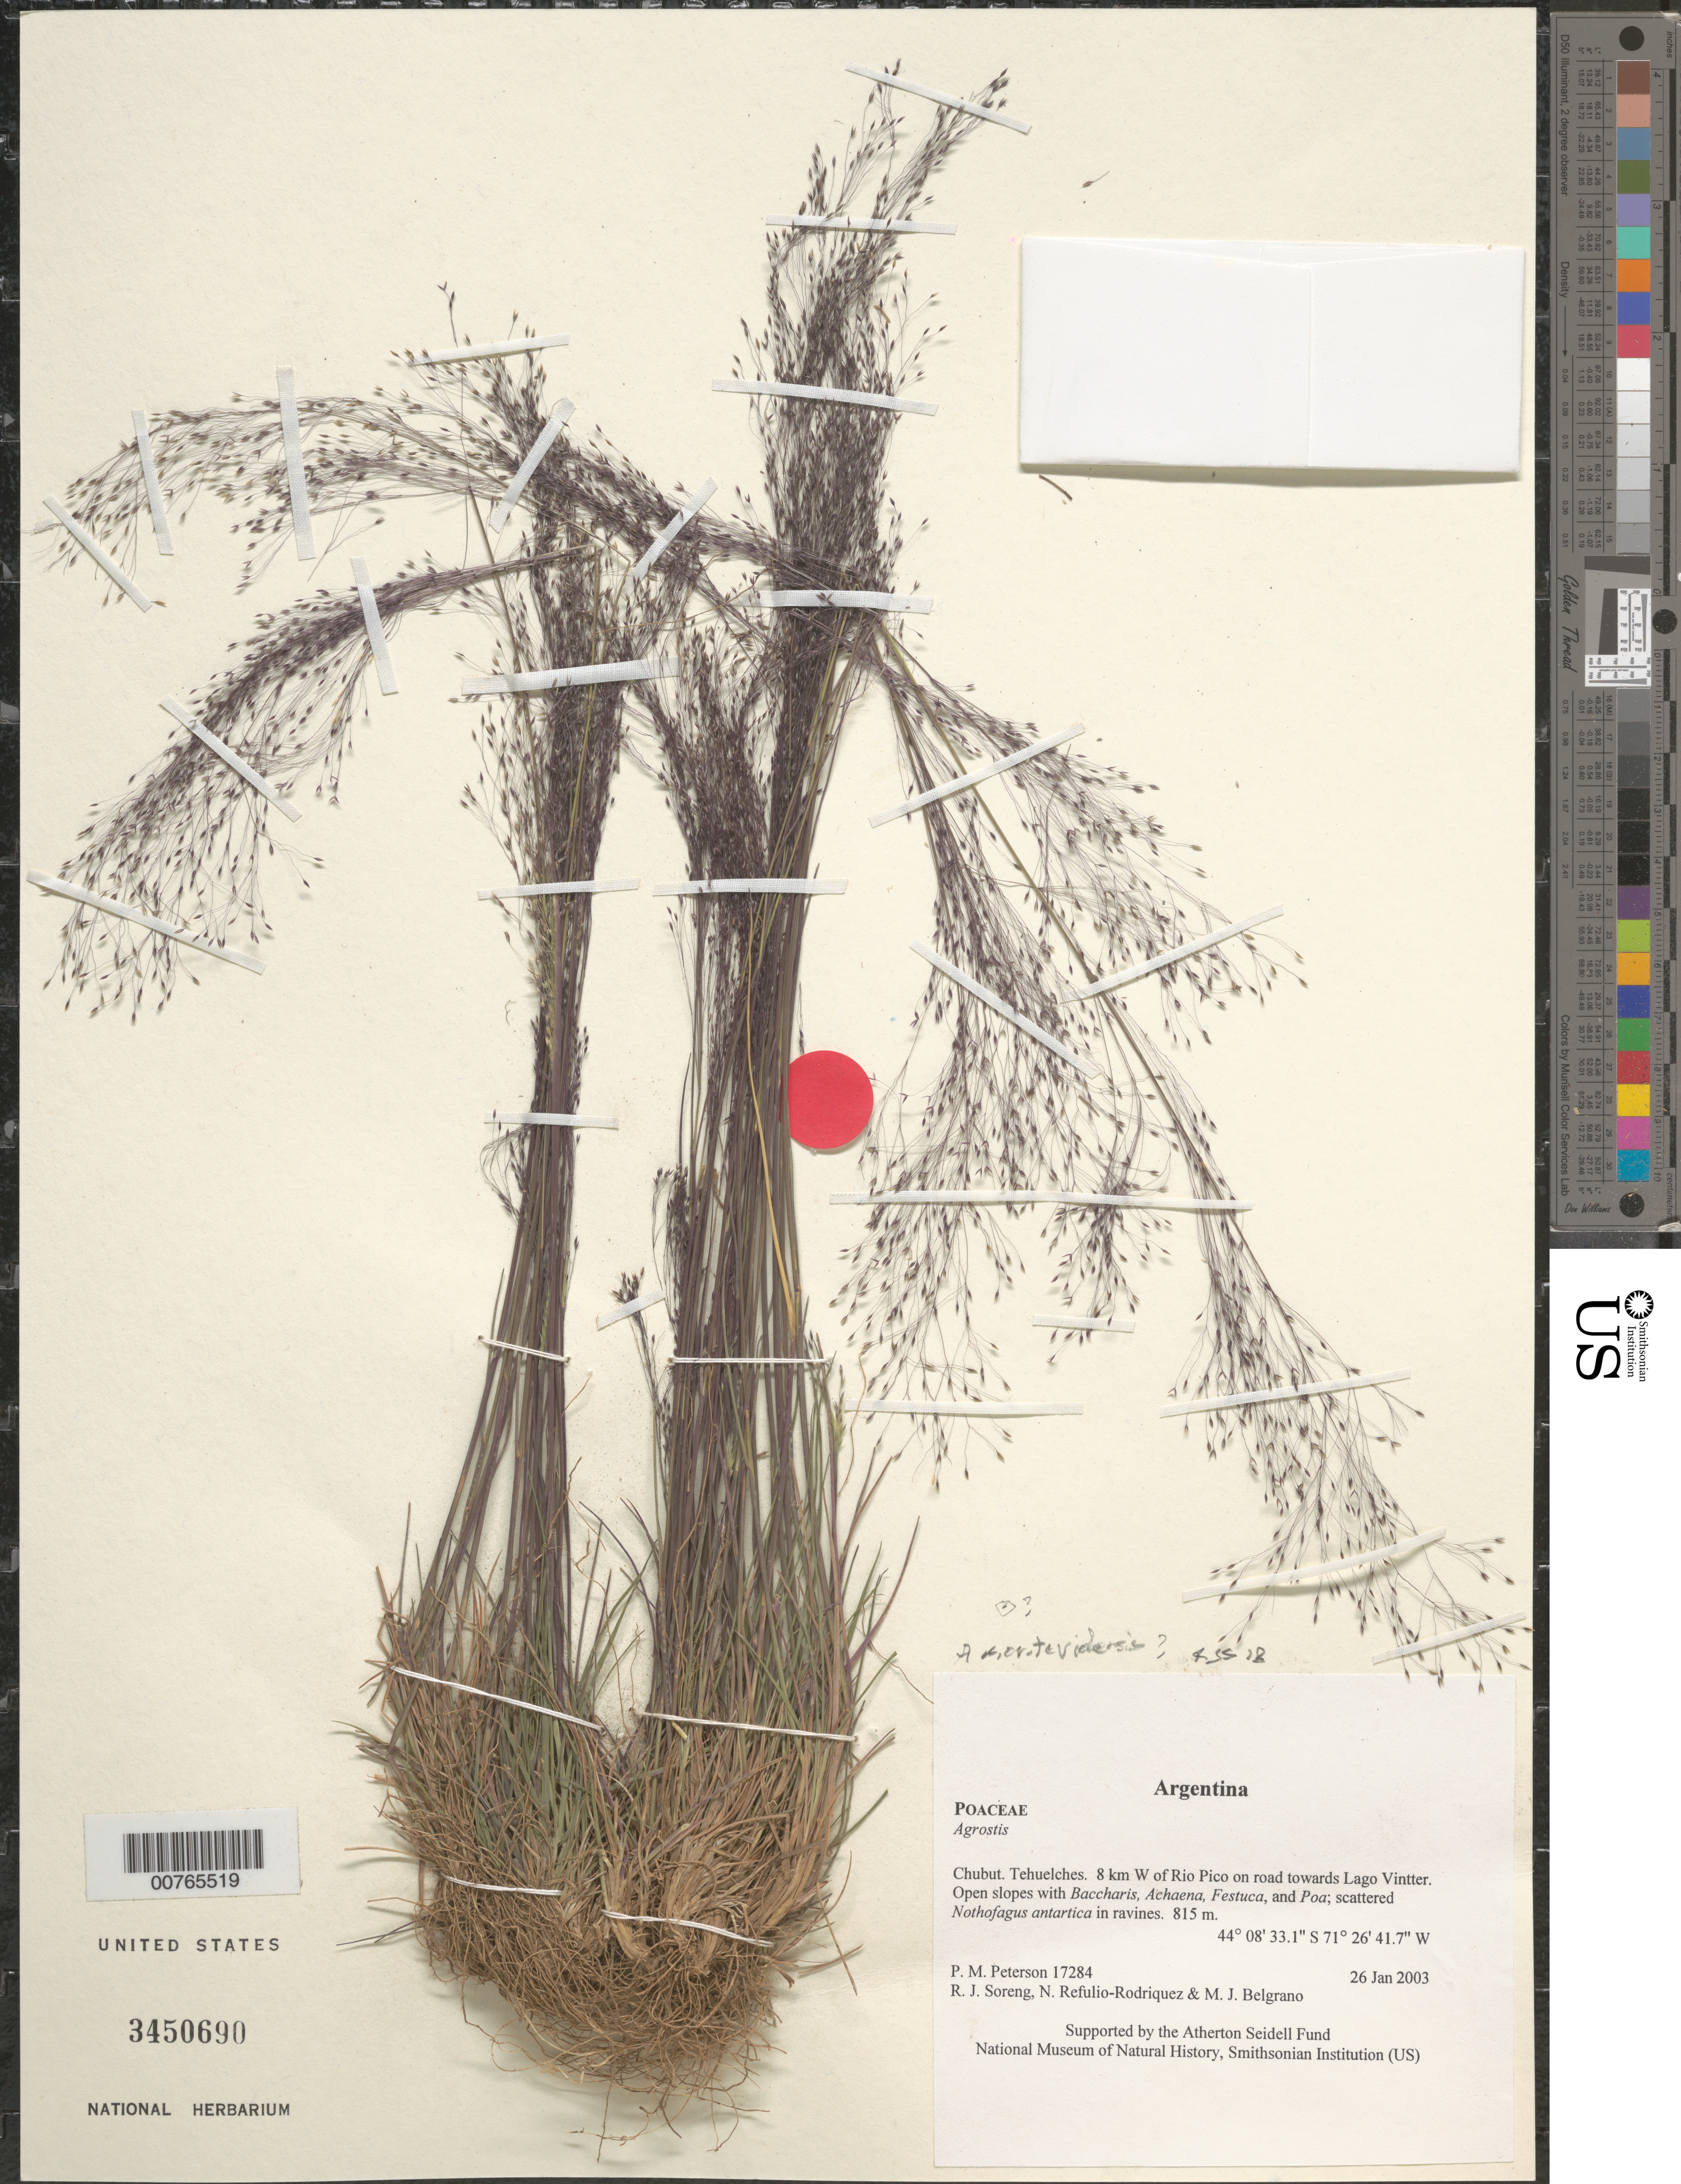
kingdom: Plantae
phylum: Tracheophyta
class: Liliopsida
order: Poales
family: Poaceae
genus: Agrostis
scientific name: Agrostis montevidensis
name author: A. Spreng. ex Nees in Mart.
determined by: Soreng, Robert J., Research Associate (BOT), Smithsonian Institution - National Museum of Natural History (UNITED STATES)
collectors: P. M. Peterson, R. J. Soreng, N. Refulio-Rodríguez & M. Belgrano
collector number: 17284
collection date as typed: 26 Jan 2003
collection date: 2003-01-26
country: Argentina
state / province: Chubut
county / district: Tehuelches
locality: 8 km W of Rio Pico on road towards Lago Vintter. Open slopes with Baccharis, Achaena, Festuca, and Poa; scattered Nothofagus antartica in ravines.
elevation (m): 815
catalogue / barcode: US 3450690